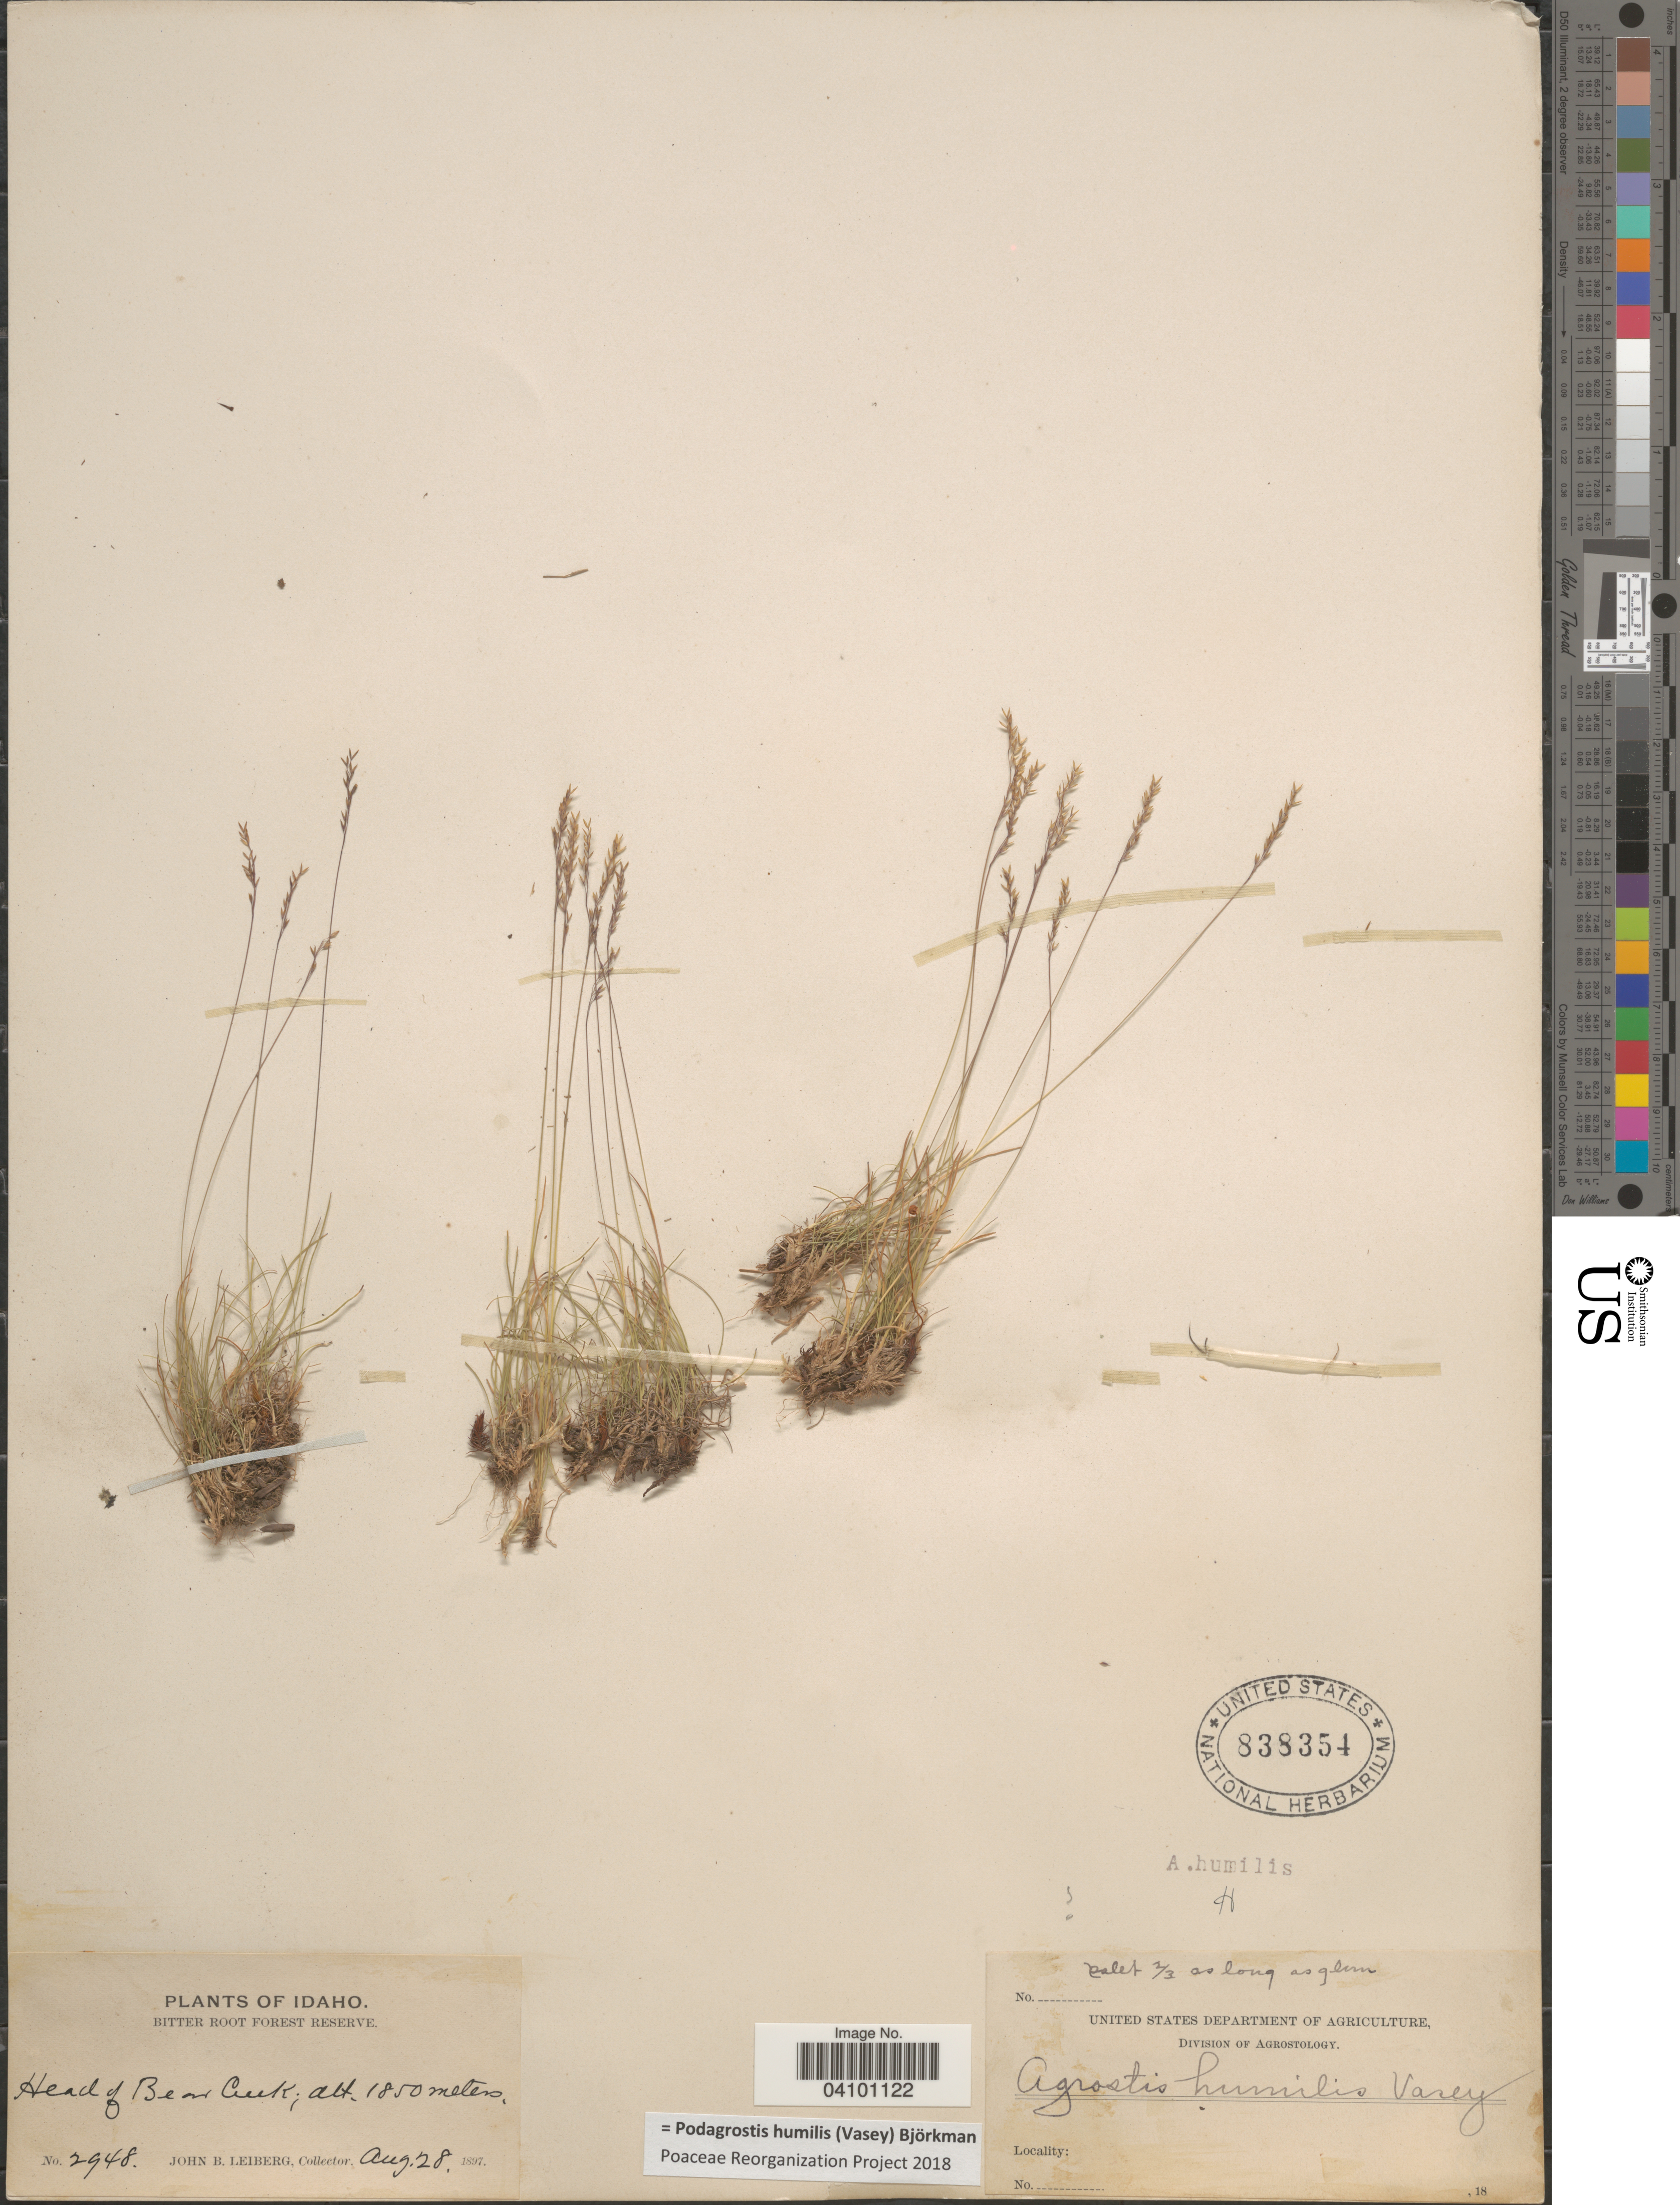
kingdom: Plantae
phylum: Tracheophyta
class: Liliopsida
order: Poales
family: Poaceae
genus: Podagrostis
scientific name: Podagrostis humilis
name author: (Vasey) Björkman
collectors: J. B. Leiberg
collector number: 2948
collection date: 1897-08-28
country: United States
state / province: Idaho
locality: Bitter Root Forest Reserve. Head of Bear Creek.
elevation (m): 1850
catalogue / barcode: US 838354